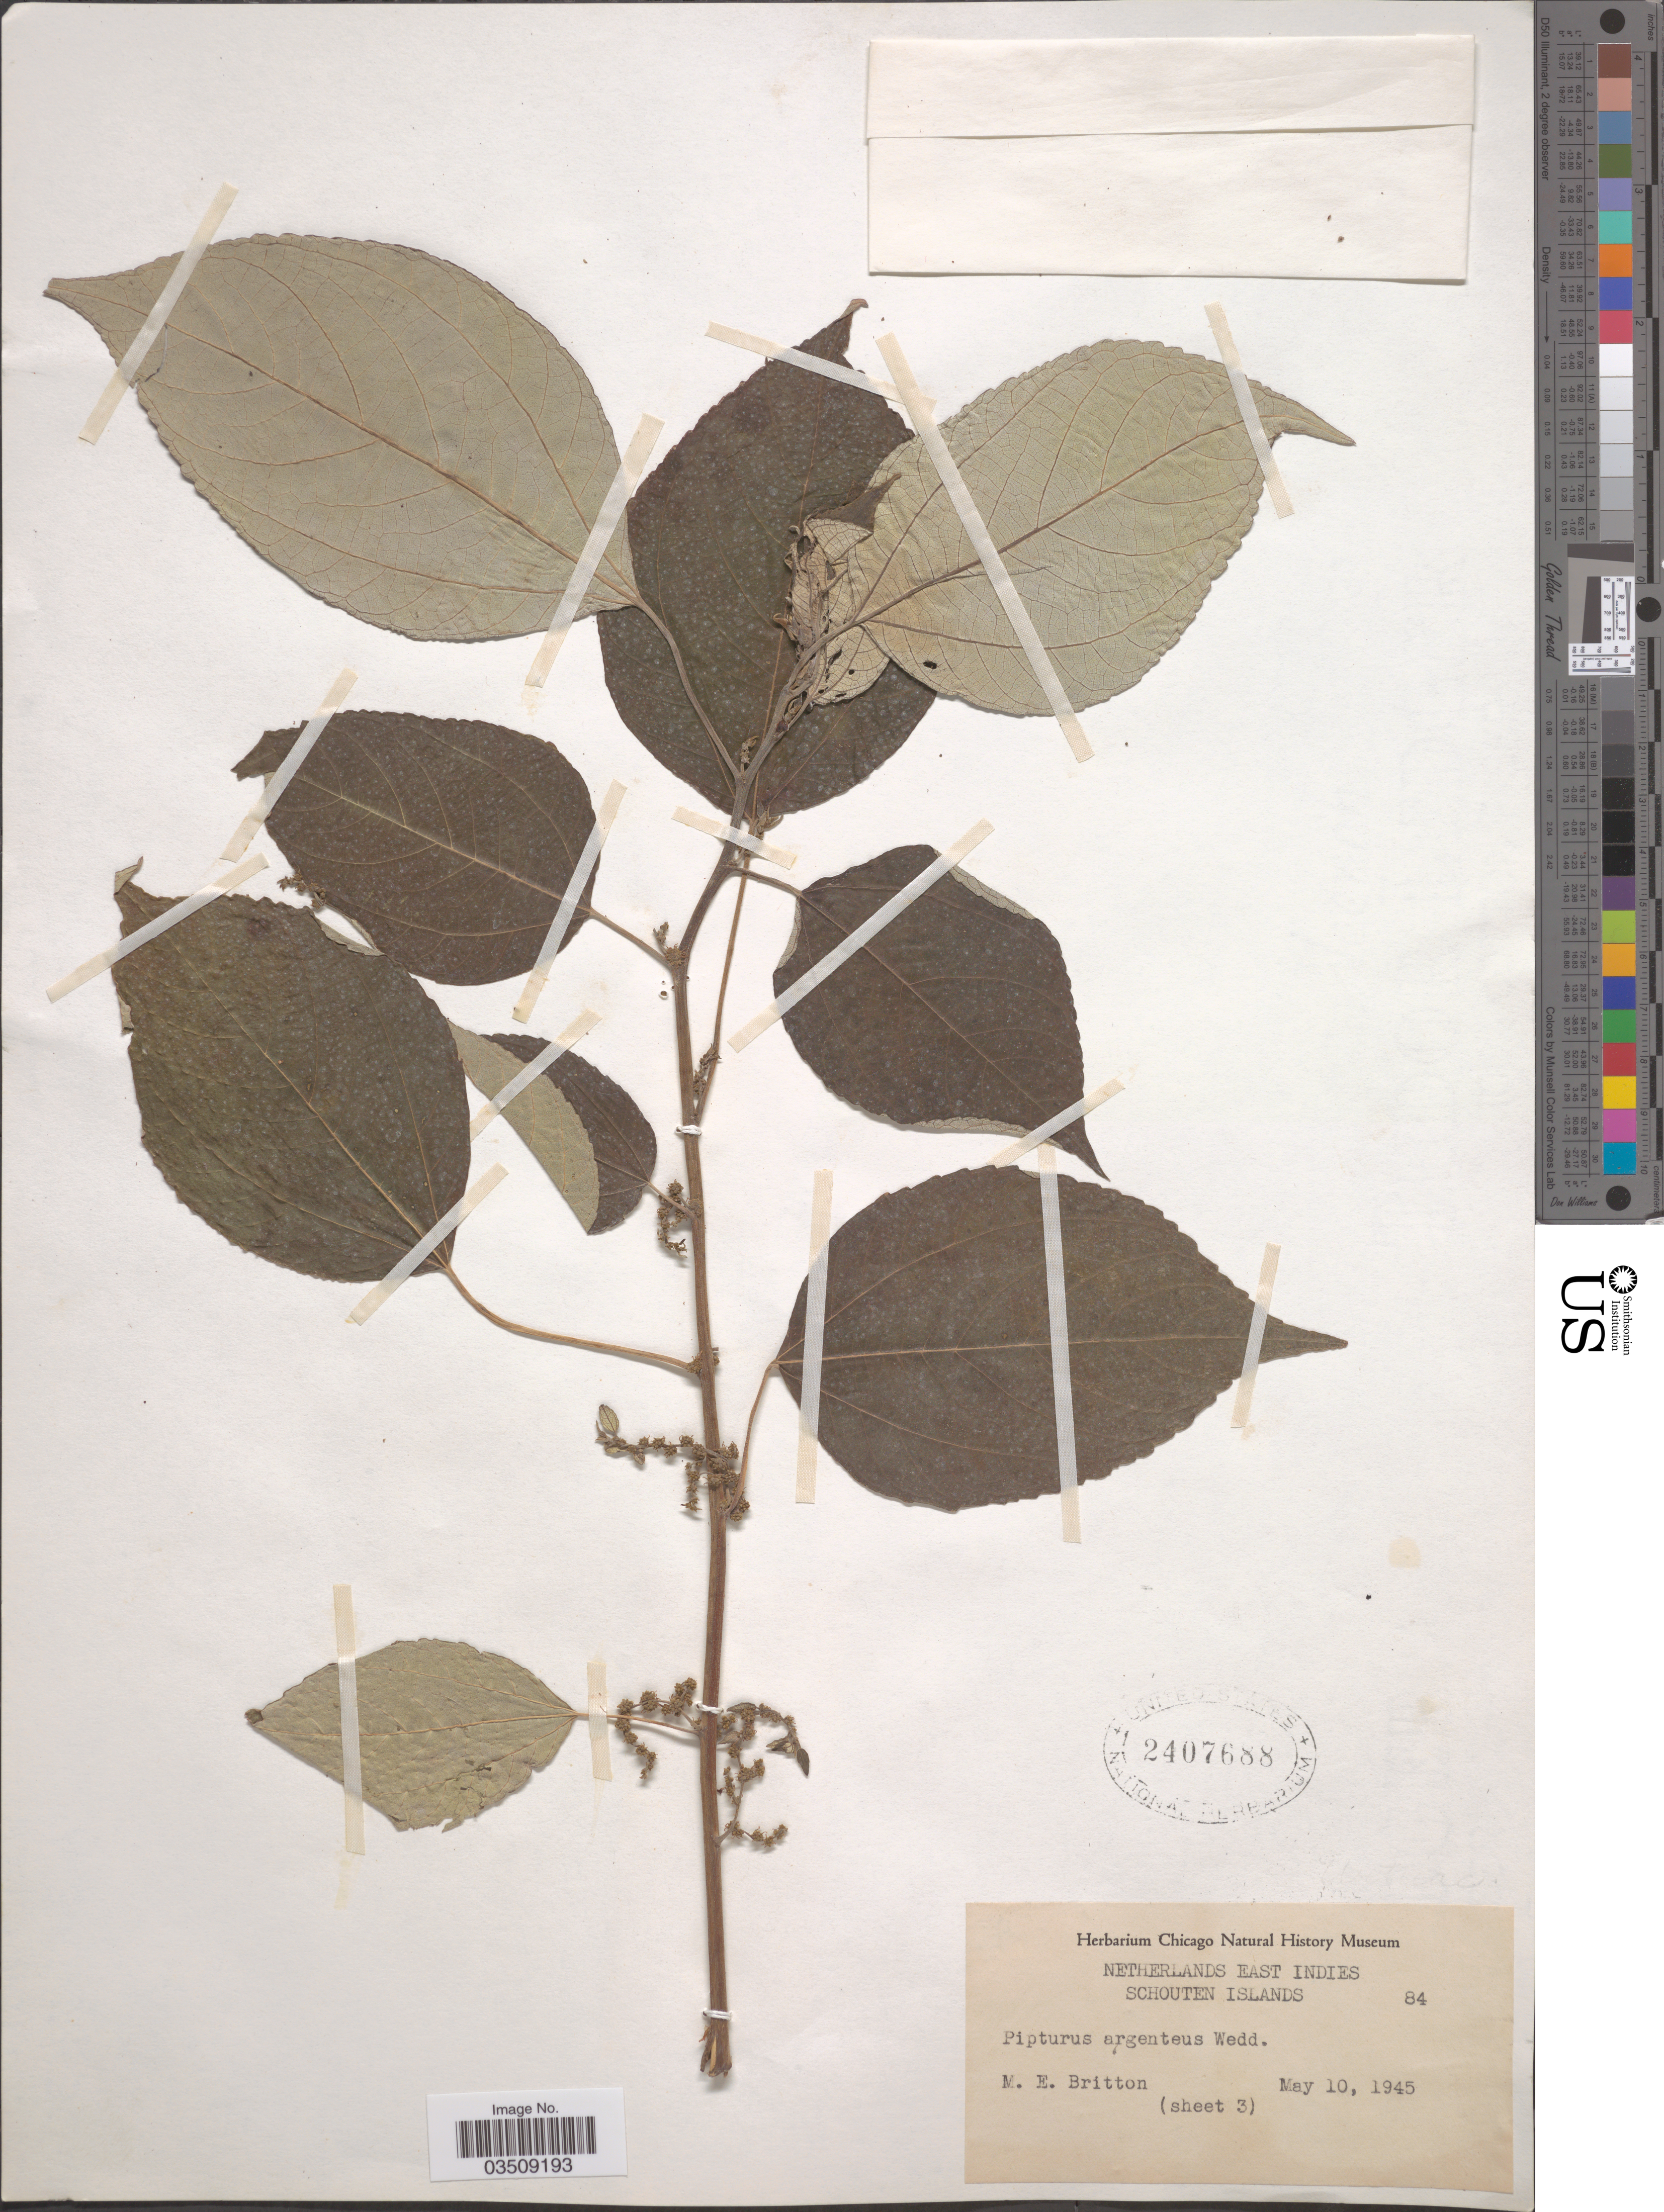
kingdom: Plantae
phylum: Tracheophyta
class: Magnoliopsida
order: Rosales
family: Urticaceae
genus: Pipturus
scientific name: Pipturus argenteus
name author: (G. Forst.) Wedd.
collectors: M. E. Britton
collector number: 84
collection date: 1945-05-10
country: Indonesia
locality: Netherlands East Indies. Schouten Islands.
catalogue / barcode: US 2407688